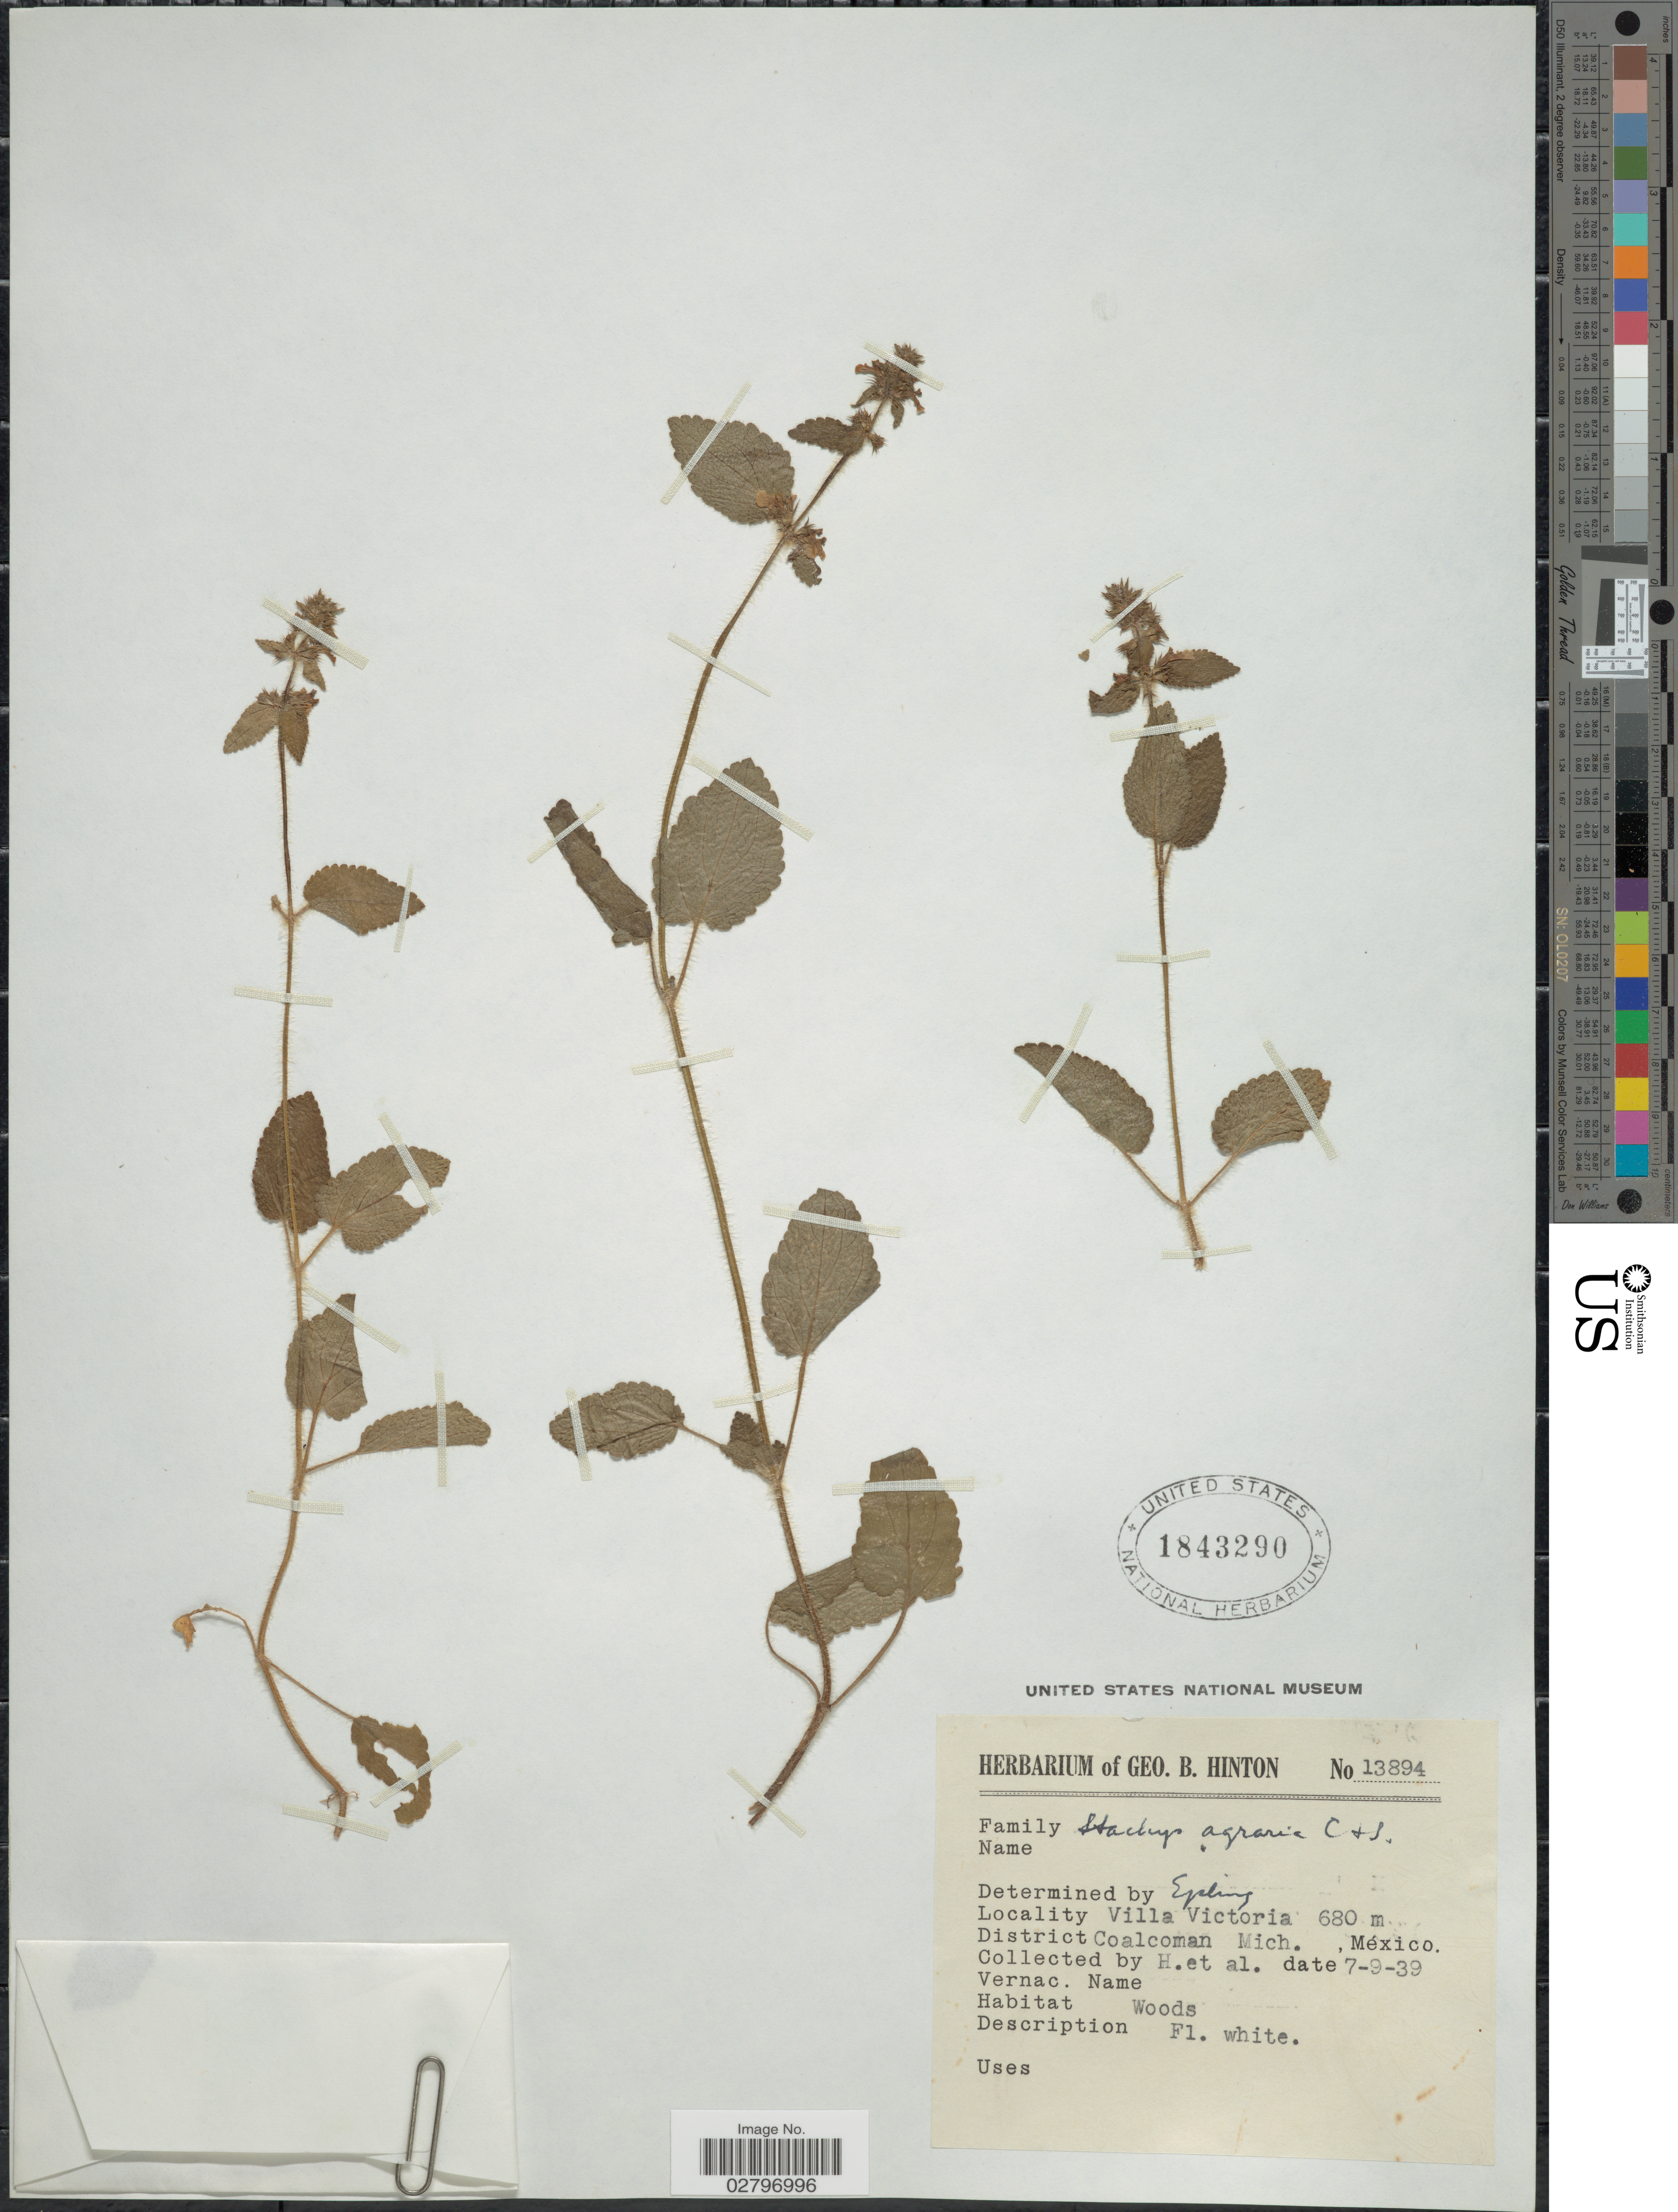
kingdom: Plantae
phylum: Tracheophyta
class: Magnoliopsida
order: Lamiales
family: Lamiaceae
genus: Stachys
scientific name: Stachys agraria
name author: Schltdl. & Cham.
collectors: G. B. Hinton & et al.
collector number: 13894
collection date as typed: Transcribed d/m/y: 7/9/39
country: Mexico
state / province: Michoacán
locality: Villa Victoria, District Coalcoman Mich., México.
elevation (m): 680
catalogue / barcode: US 1843290